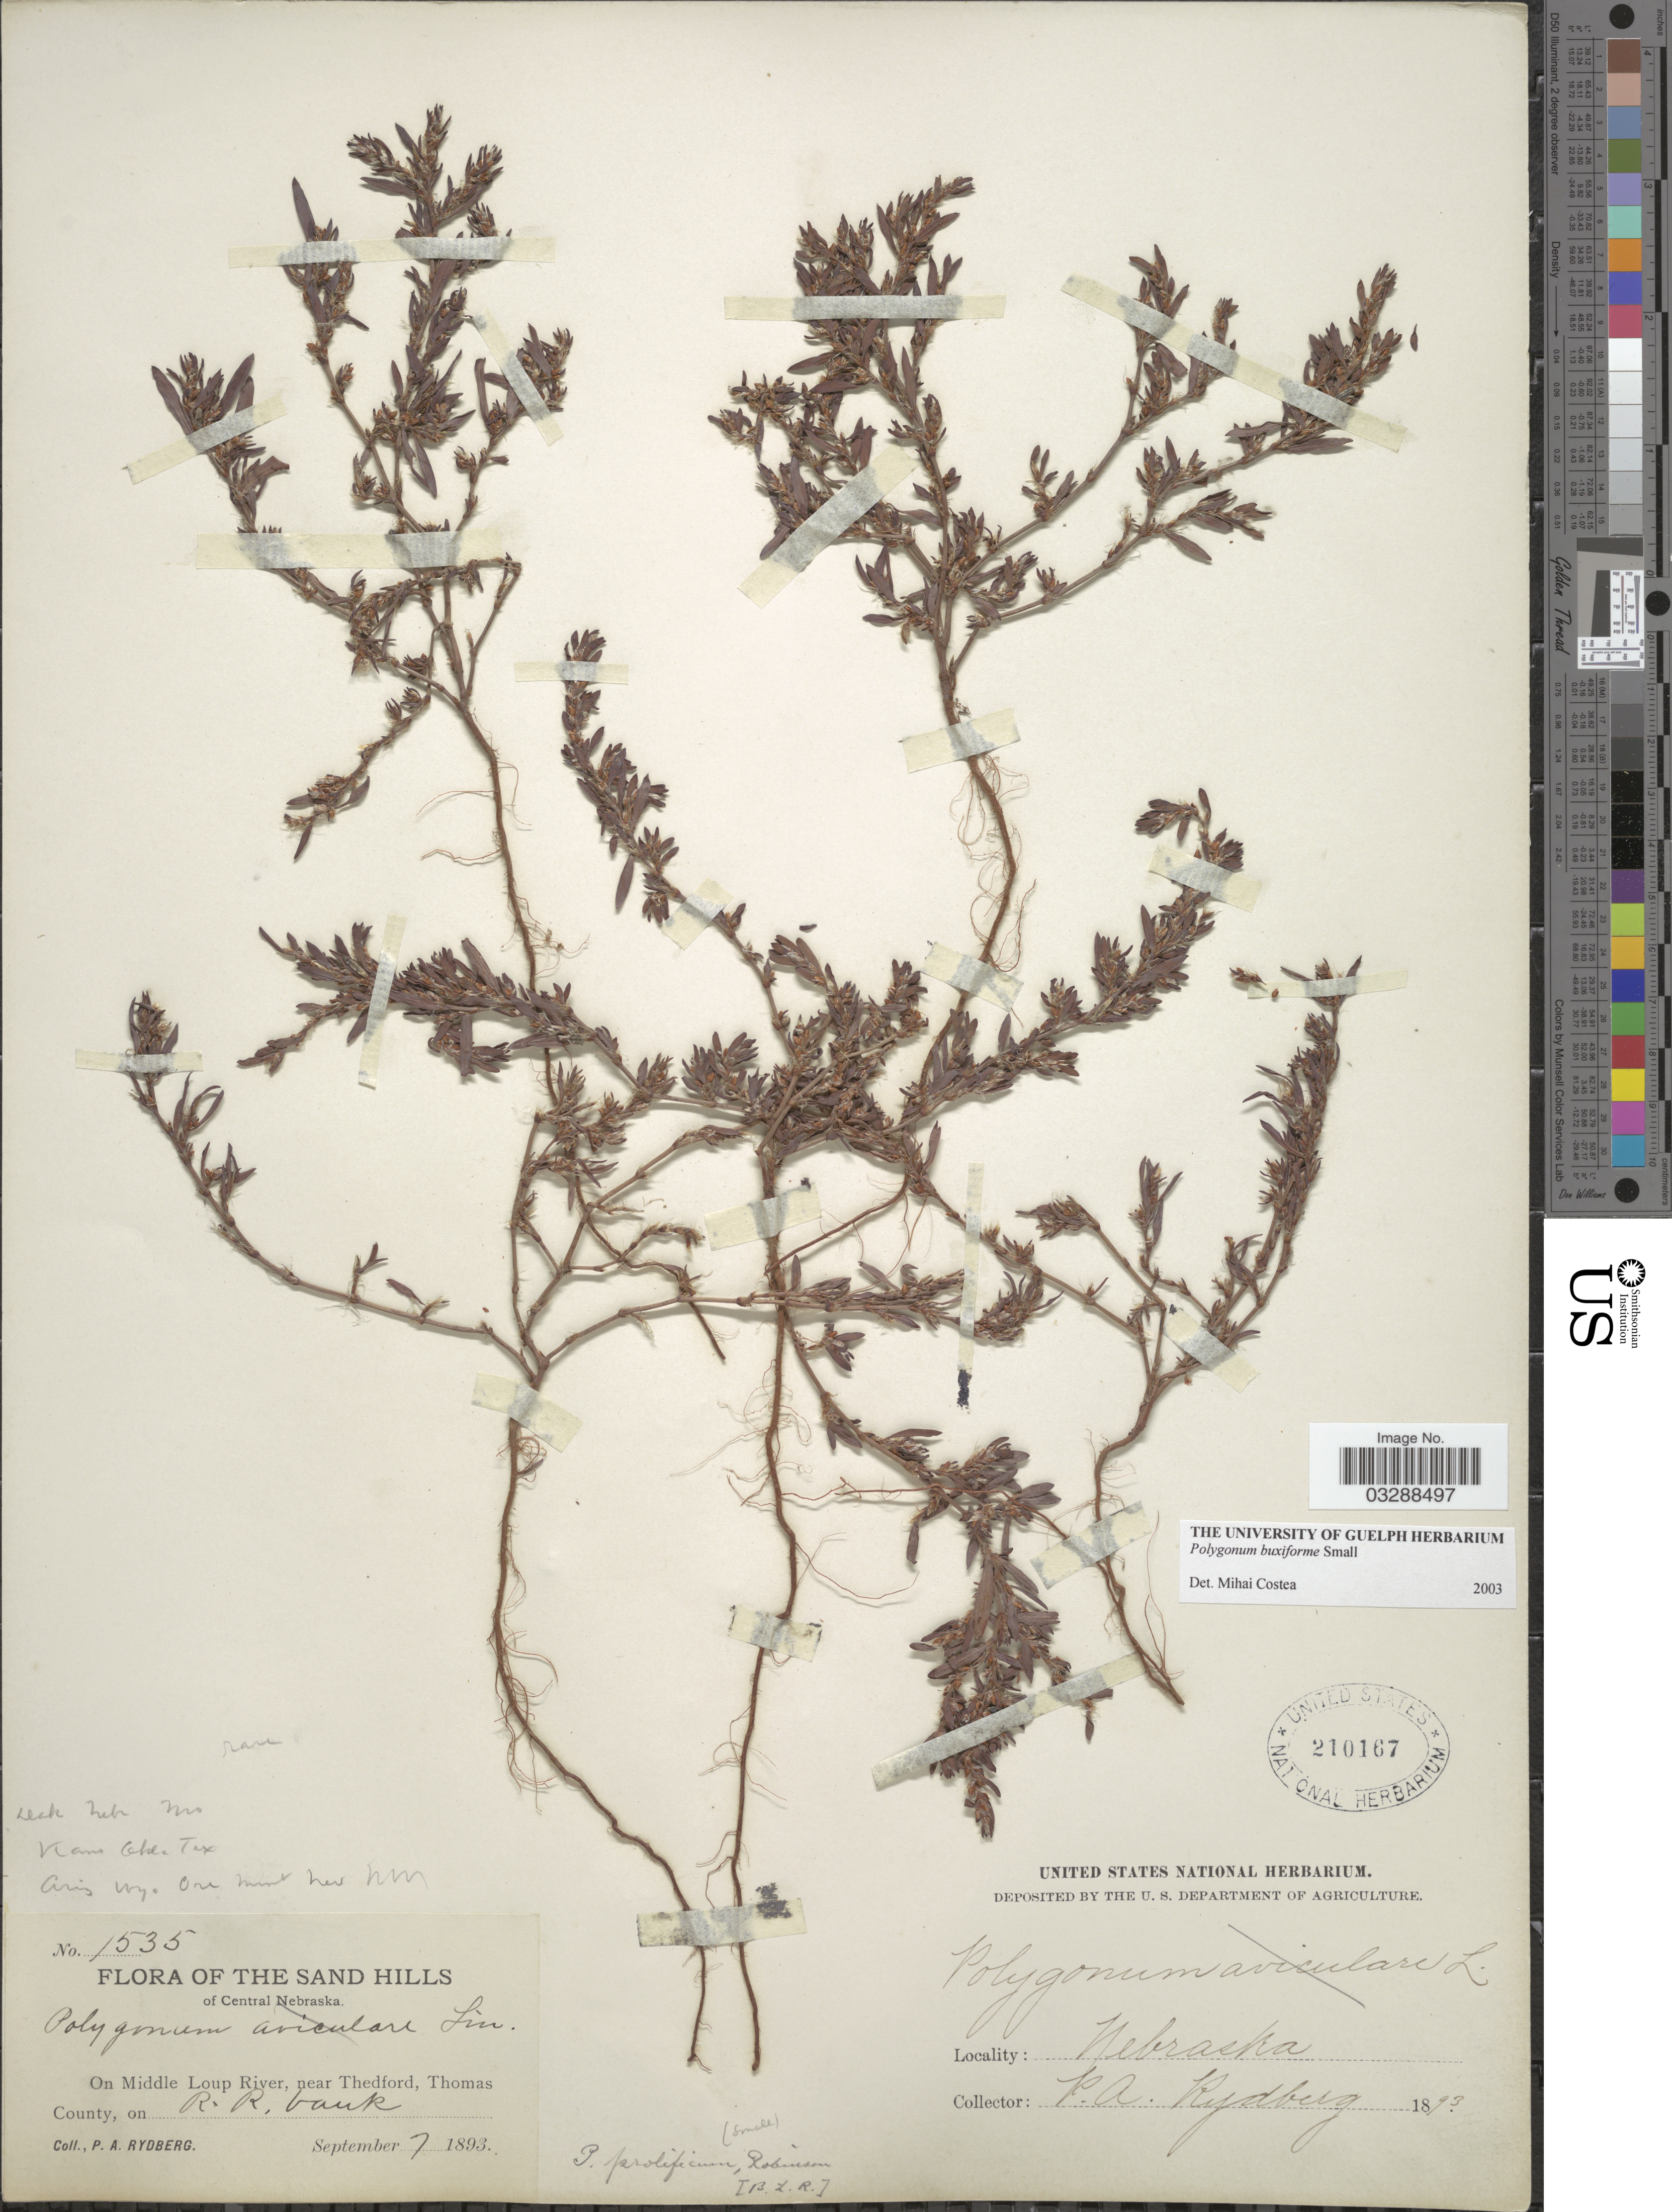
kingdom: Plantae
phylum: Tracheophyta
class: Magnoliopsida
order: Caryophyllales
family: Polygonaceae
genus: Polygonum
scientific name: Polygonum buxiforme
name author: Small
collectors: P. A. Rydberg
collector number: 1535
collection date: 1893-09-07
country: United States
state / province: Nebraska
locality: The Sand Hills of Central Nebraska. On Middle Loup River, near Thedford, Thomas County, on R. R. bank.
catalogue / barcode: US 210167